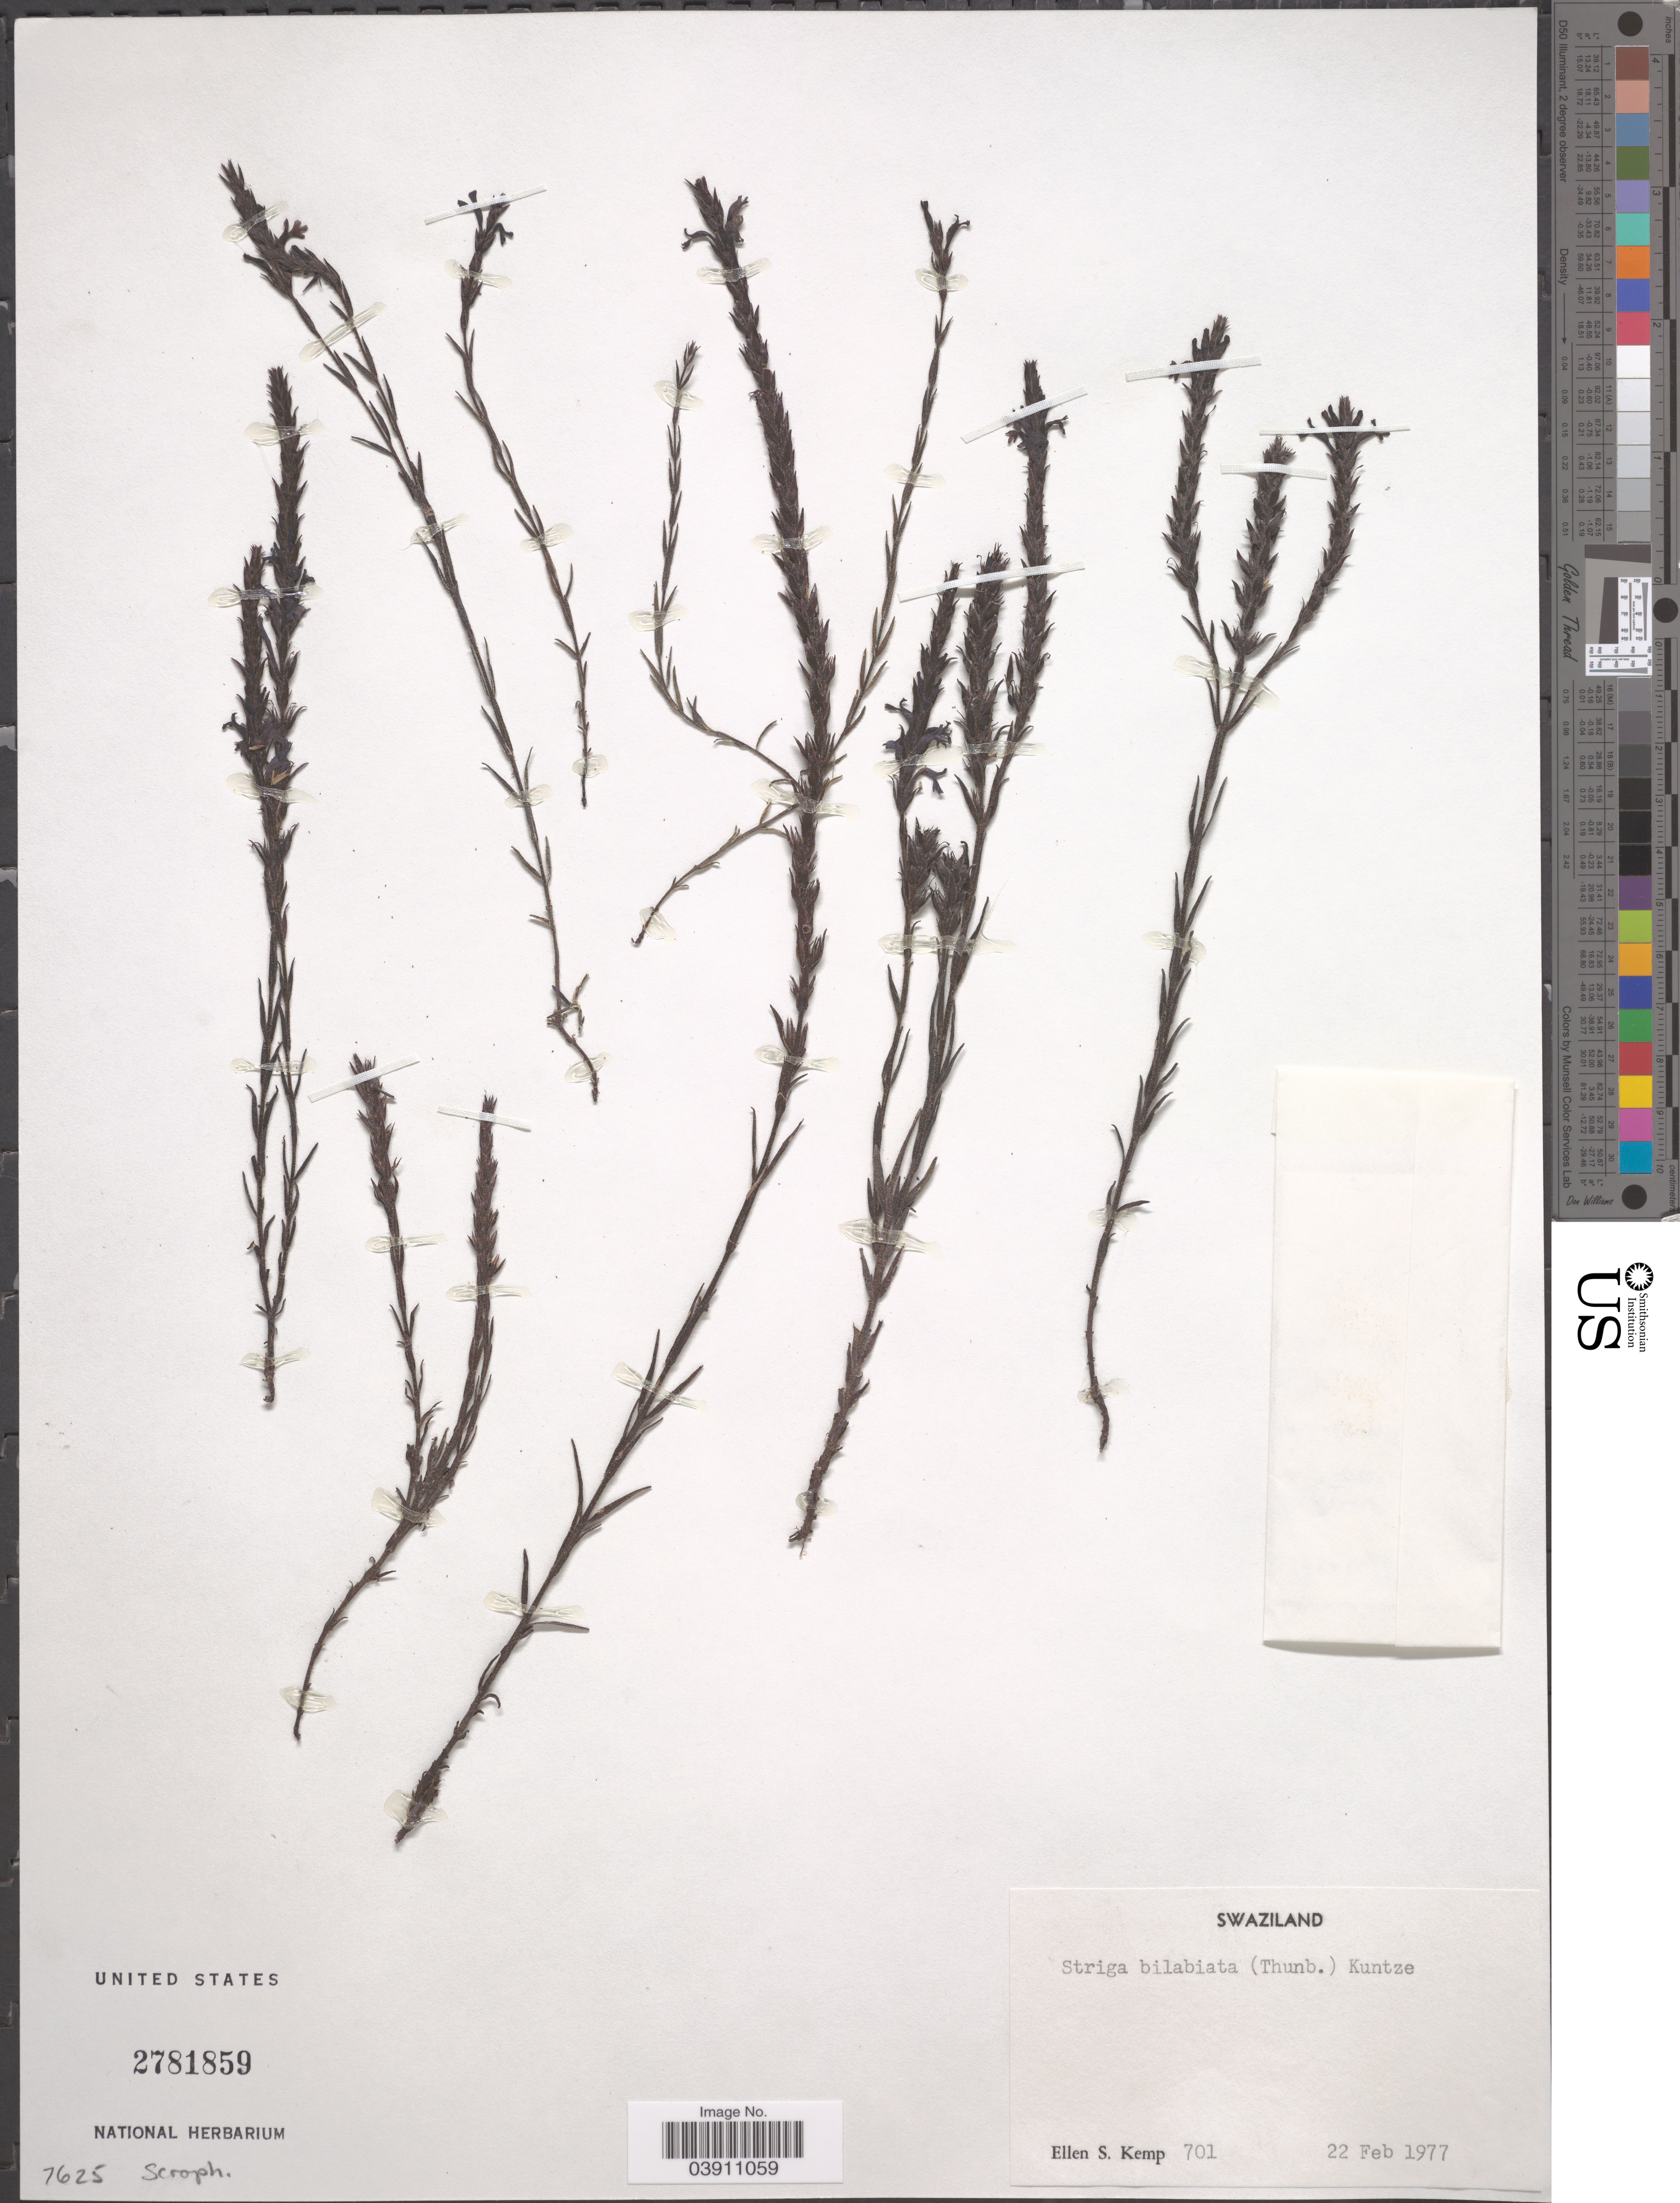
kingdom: Plantae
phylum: Tracheophyta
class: Magnoliopsida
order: Lamiales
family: Orobanchaceae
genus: Striga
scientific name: Striga bilabiata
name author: (Thunb.) Kuntze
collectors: E. S. Kemp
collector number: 701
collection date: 1977-02-22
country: Eswatini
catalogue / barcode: US 2781859